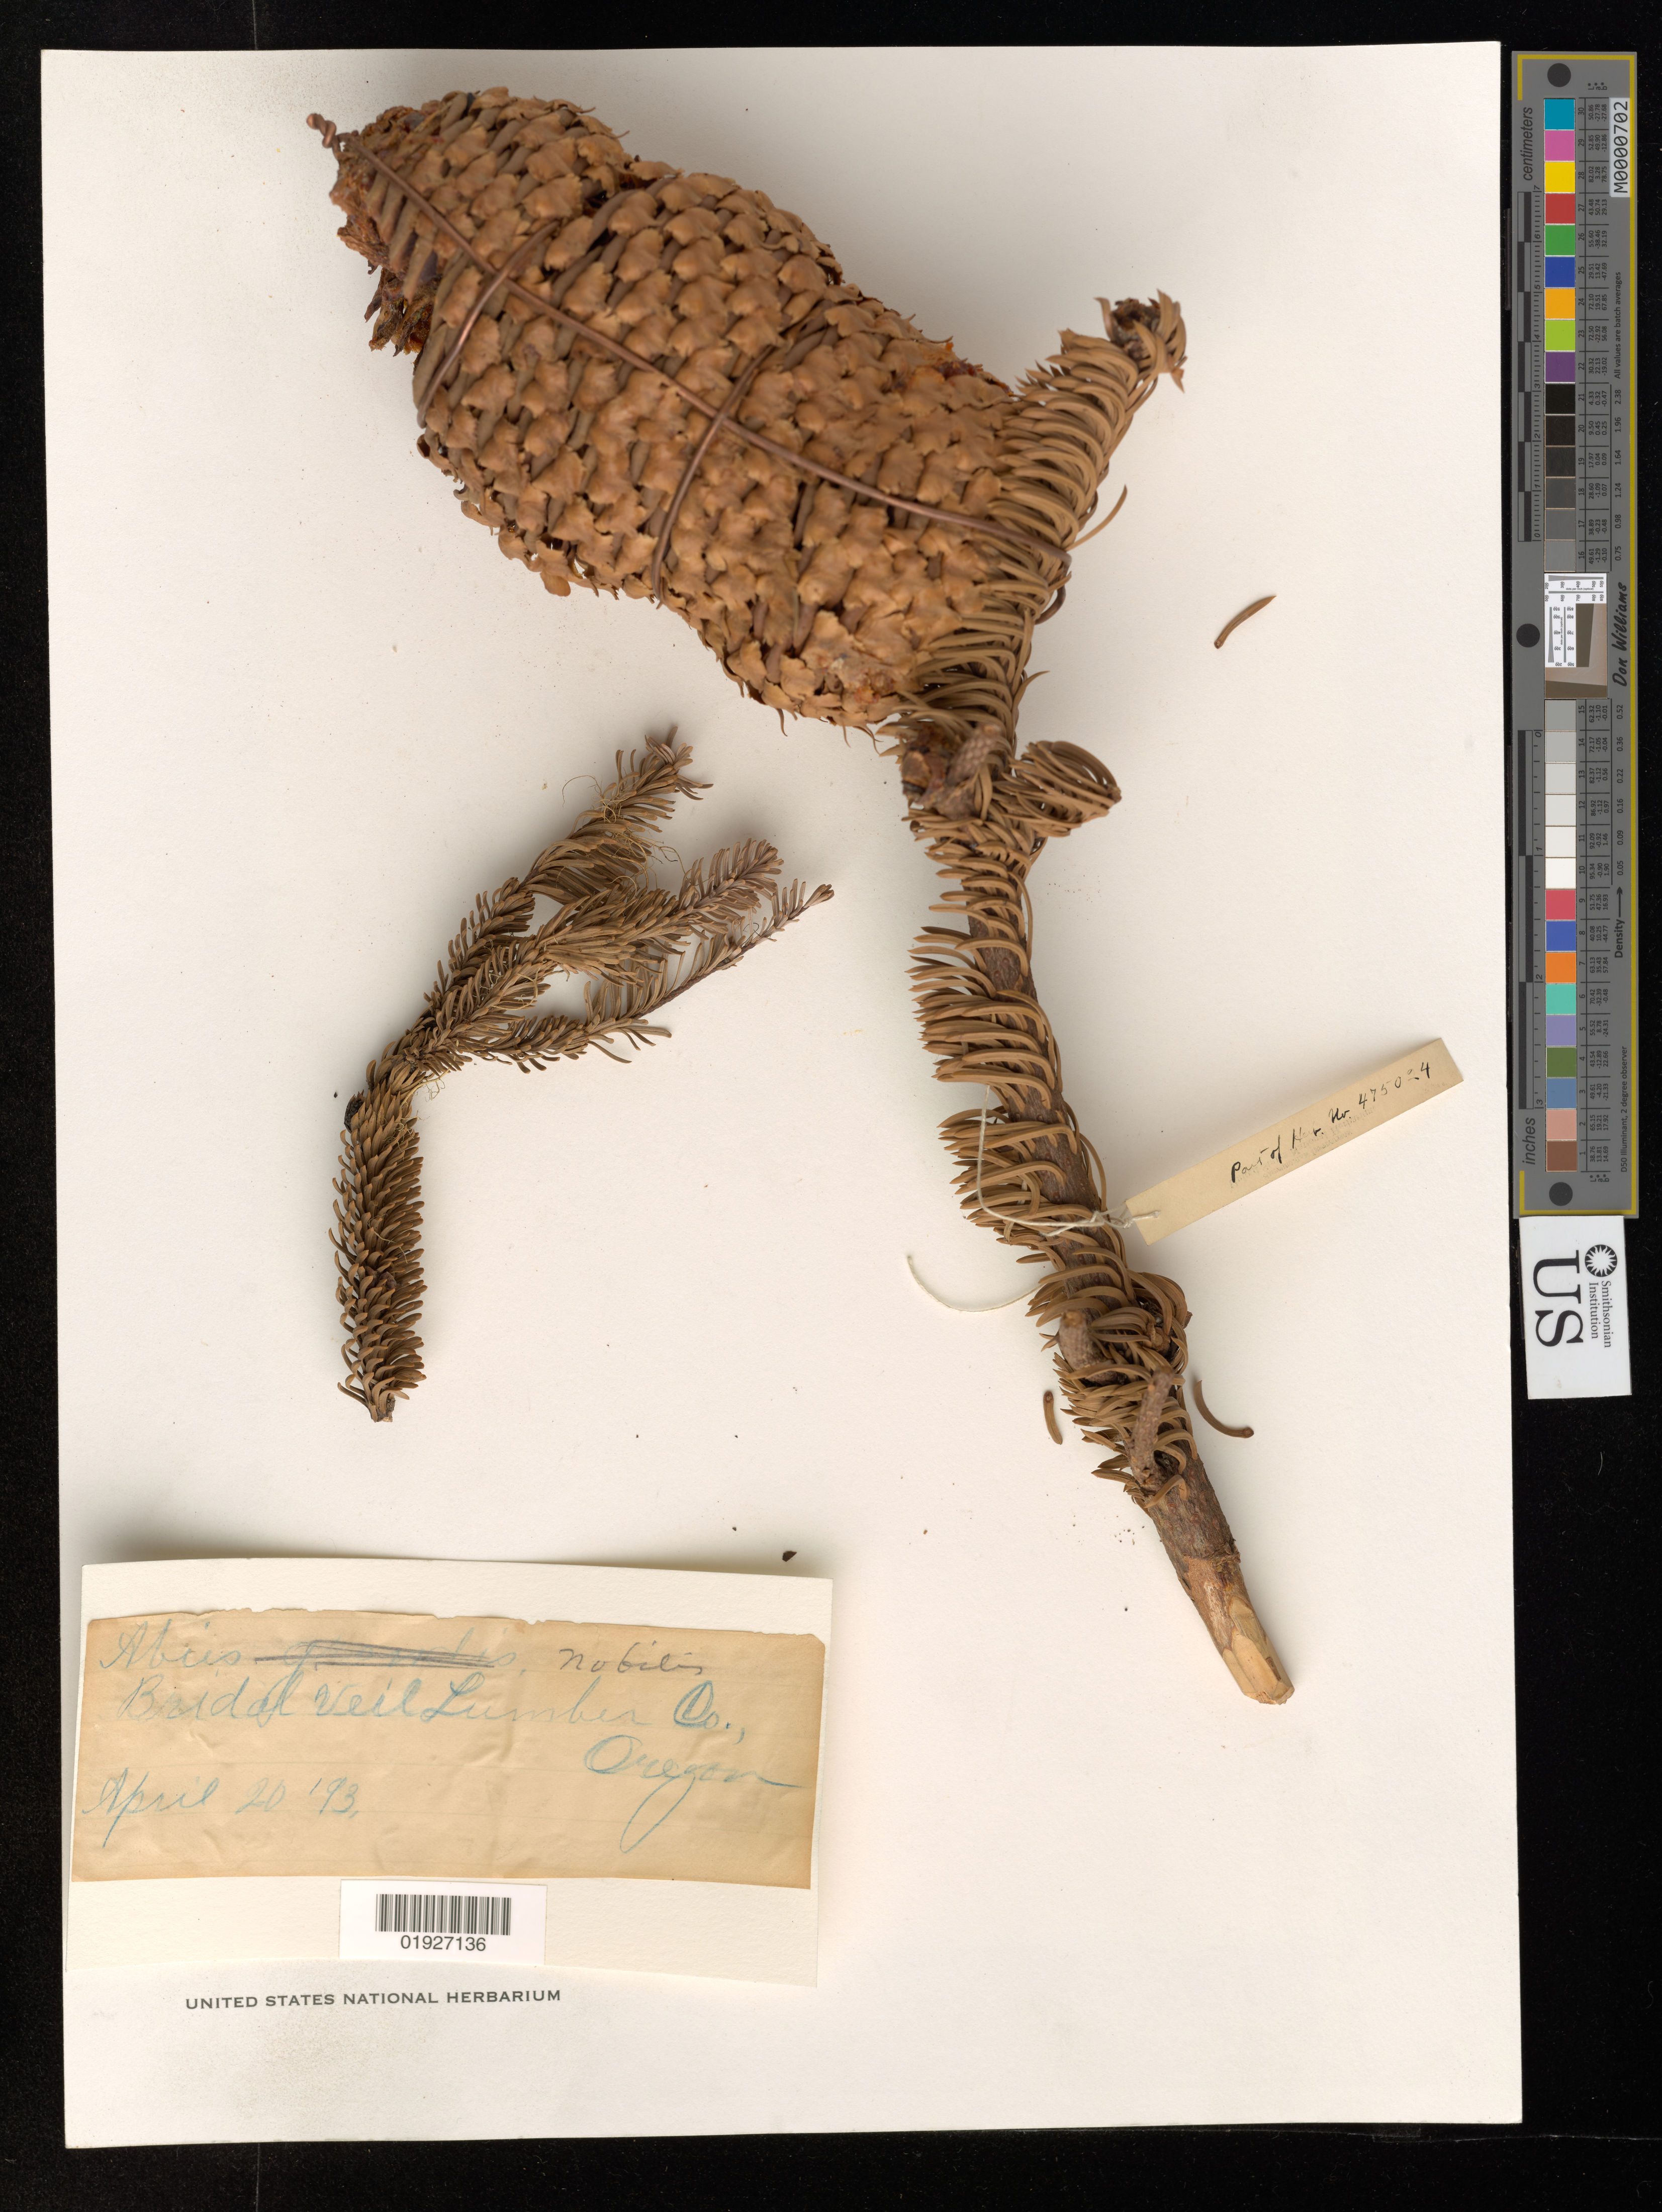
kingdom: Plantae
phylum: Tracheophyta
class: Pinopsida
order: Pinales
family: Pinaceae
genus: Abies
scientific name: Abies procera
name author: Rehder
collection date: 1893-04-20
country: United States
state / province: Oregon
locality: Bridal Veil Lumber Co.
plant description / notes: Herb. no. 475024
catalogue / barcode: US 475024